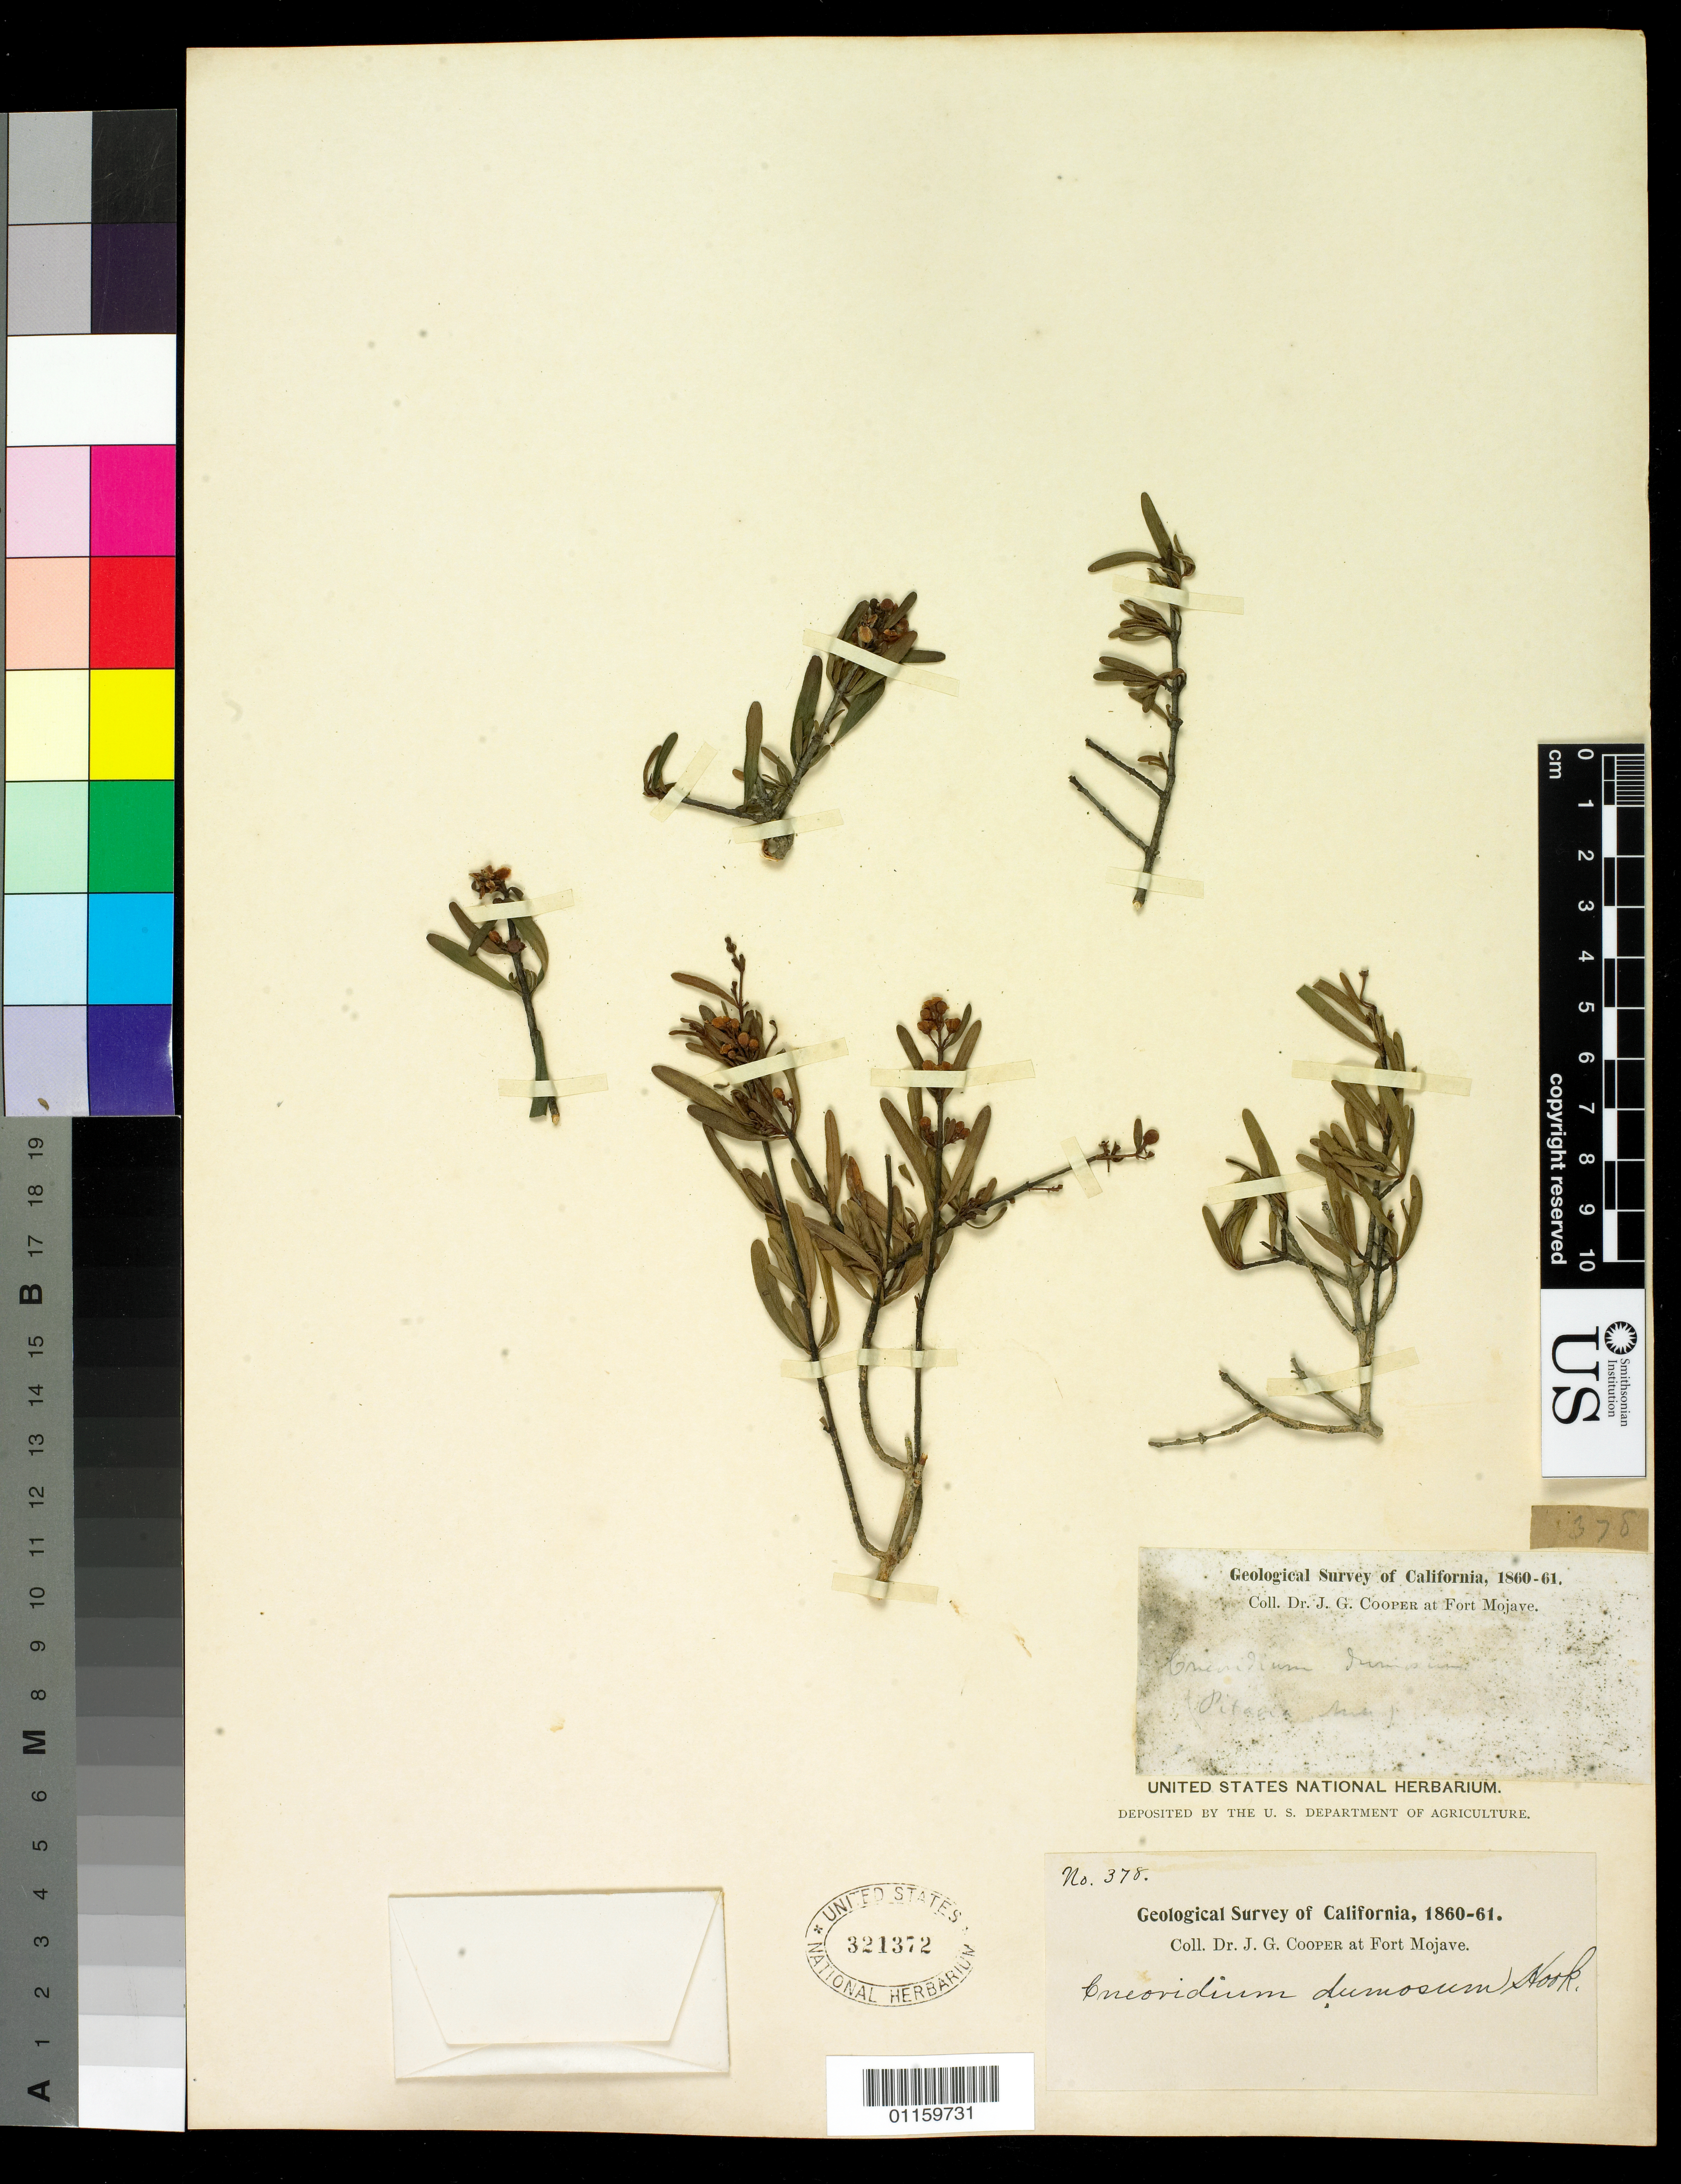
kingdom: Plantae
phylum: Tracheophyta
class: Magnoliopsida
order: Sapindales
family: Rutaceae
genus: Cneoridium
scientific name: Cneoridium dumosum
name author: (Nutt. ex Torr. & A. Gray) Hook. f. ex Baill.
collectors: J. G. Cooper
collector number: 378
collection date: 1860/1861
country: United States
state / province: California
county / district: San Bernardino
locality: At Fort Mojave.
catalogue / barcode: US 321372